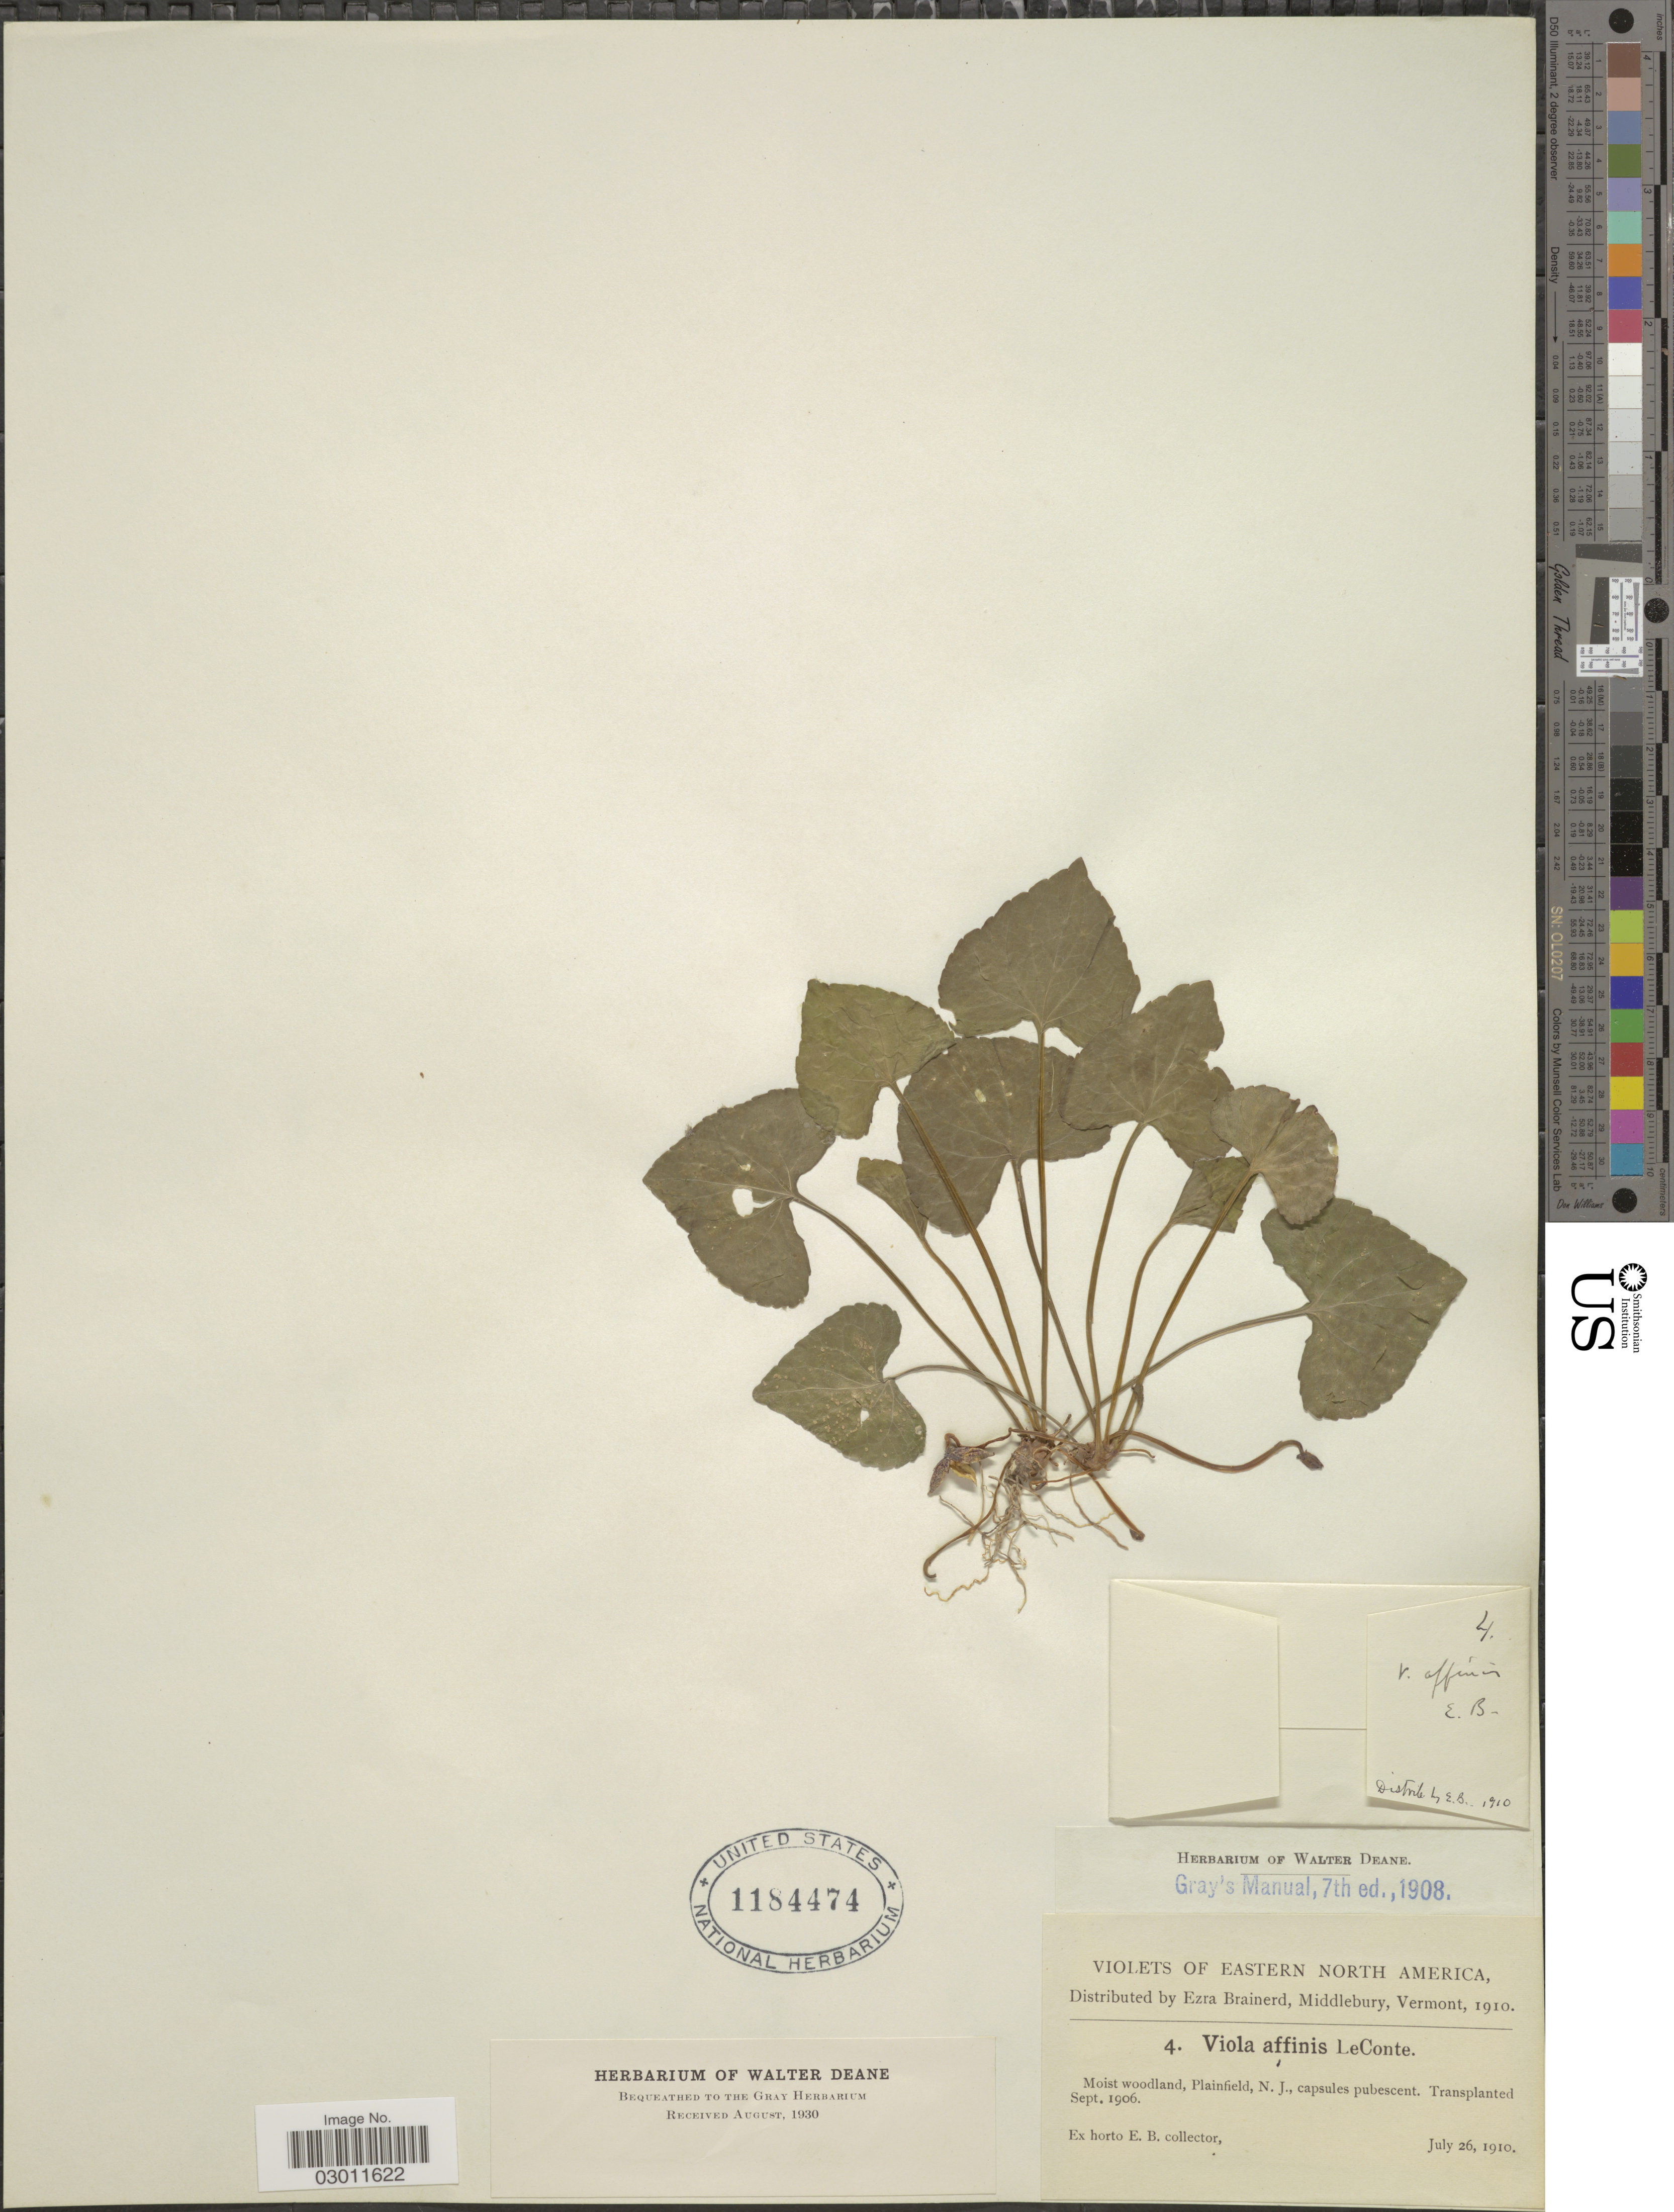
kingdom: Plantae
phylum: Tracheophyta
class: Magnoliopsida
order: Malpighiales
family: Violaceae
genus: Viola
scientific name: Viola affinis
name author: LeConte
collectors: ex herb. Ezra Brainerd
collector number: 4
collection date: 1910-07-26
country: United States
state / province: New Jersey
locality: Eastern North America. Moist woodland, Plainfield, N. J.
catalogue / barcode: US 1184474